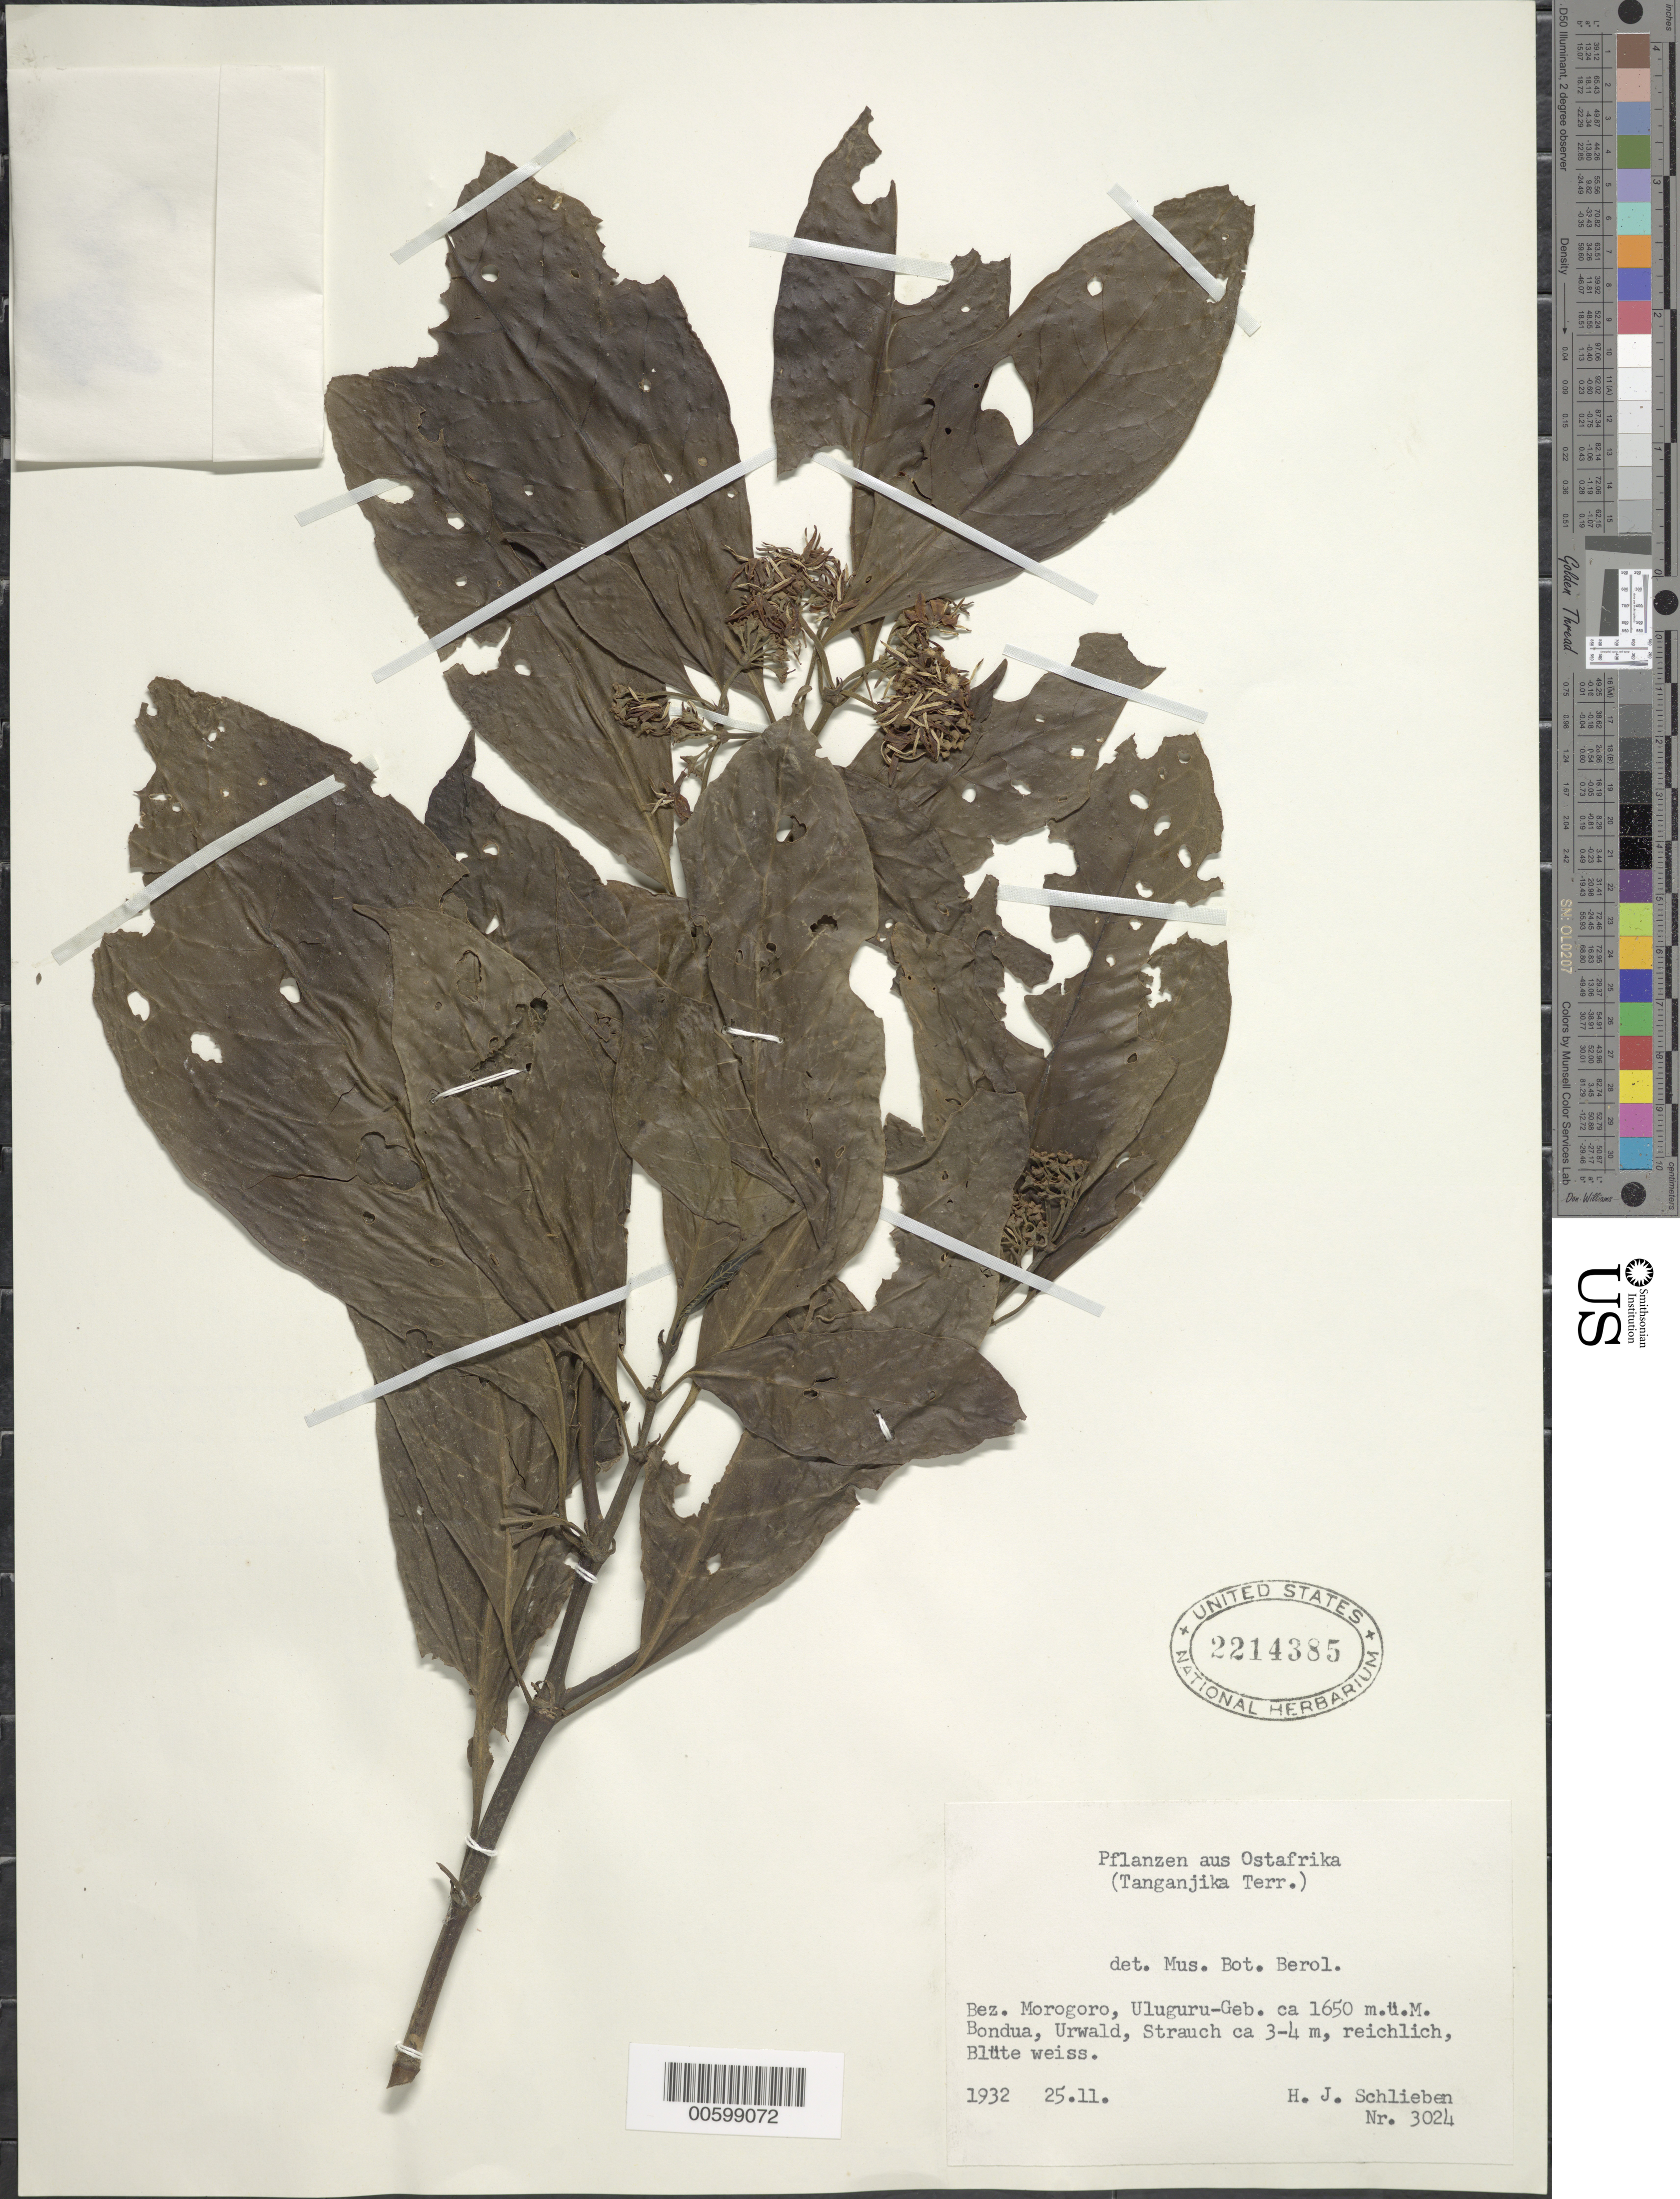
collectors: H. J. Schlieben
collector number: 3024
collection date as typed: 25 Nov 1932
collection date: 1932-11-25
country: Tanzania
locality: Bez, Morogoro-Geb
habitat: Bondua, Urwald, Strauch ca 3-4m, reichlich, Blute weiss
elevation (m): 1650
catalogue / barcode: US 2214385